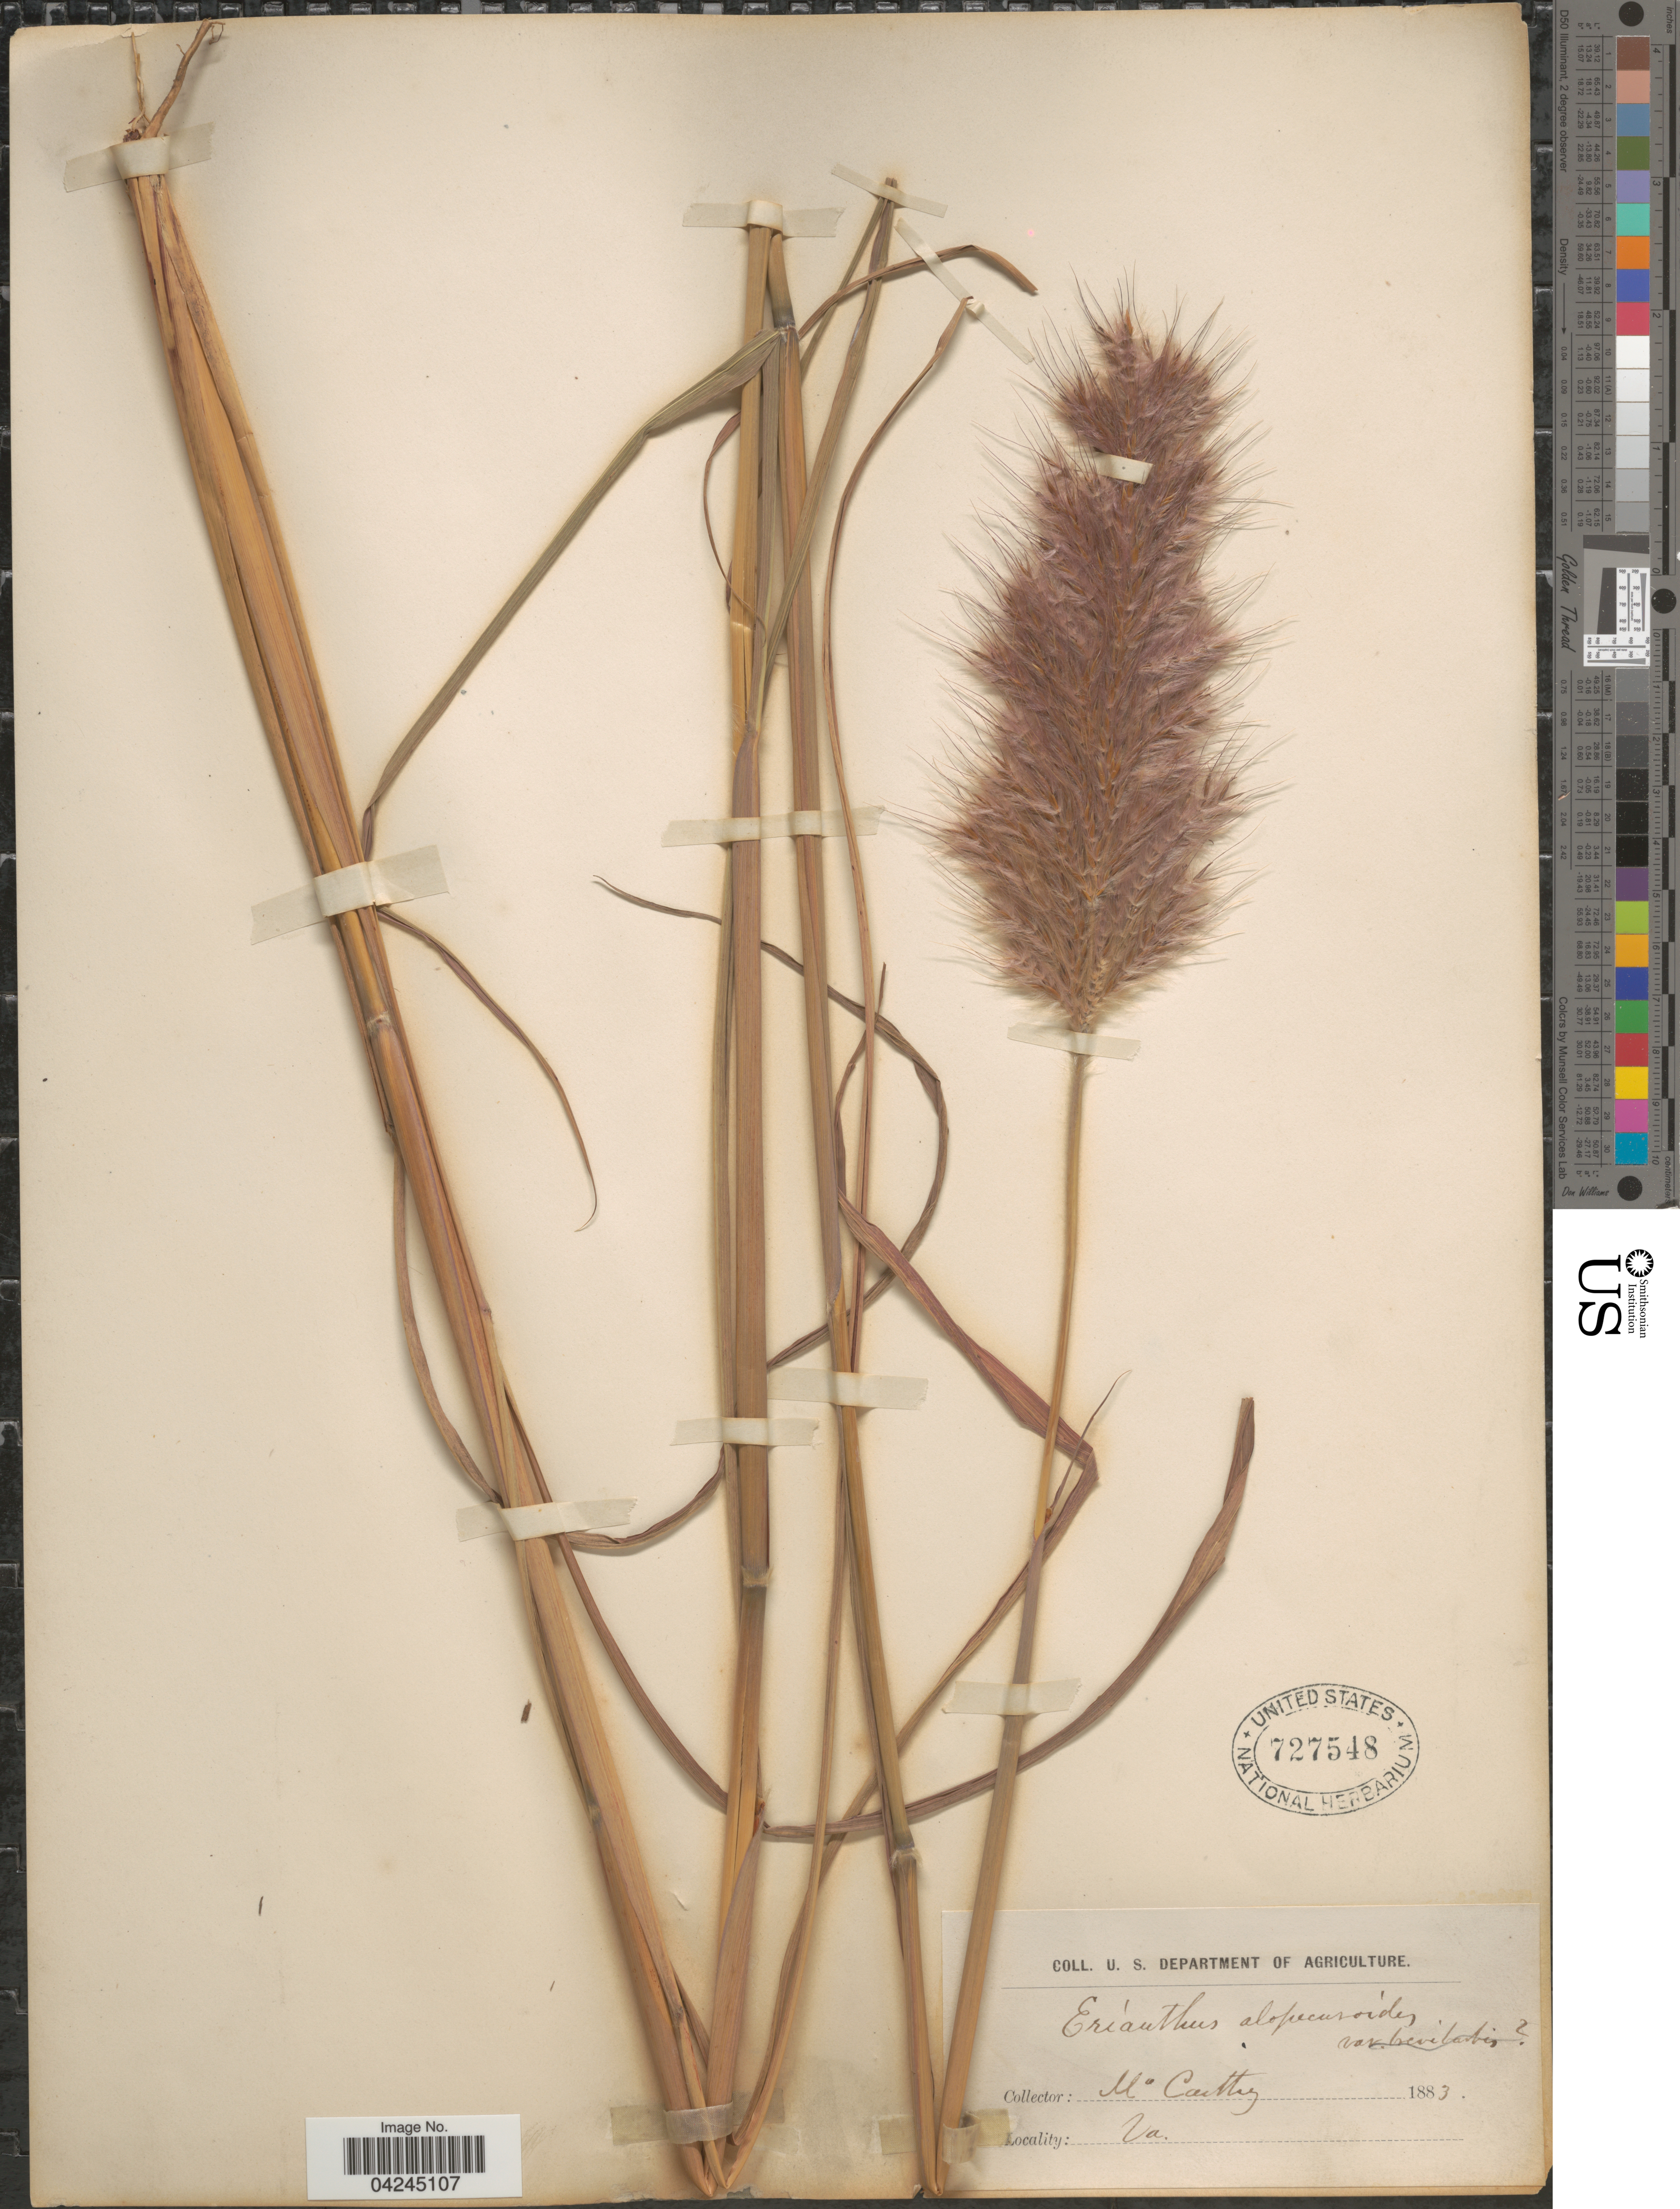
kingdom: Plantae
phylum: Tracheophyta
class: Liliopsida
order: Poales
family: Poaceae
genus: Erianthus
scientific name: Erianthus giganteus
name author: (Walter) P. Beauv.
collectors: -- McCarthy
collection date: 1883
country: United States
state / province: Virginia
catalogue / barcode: US 727548